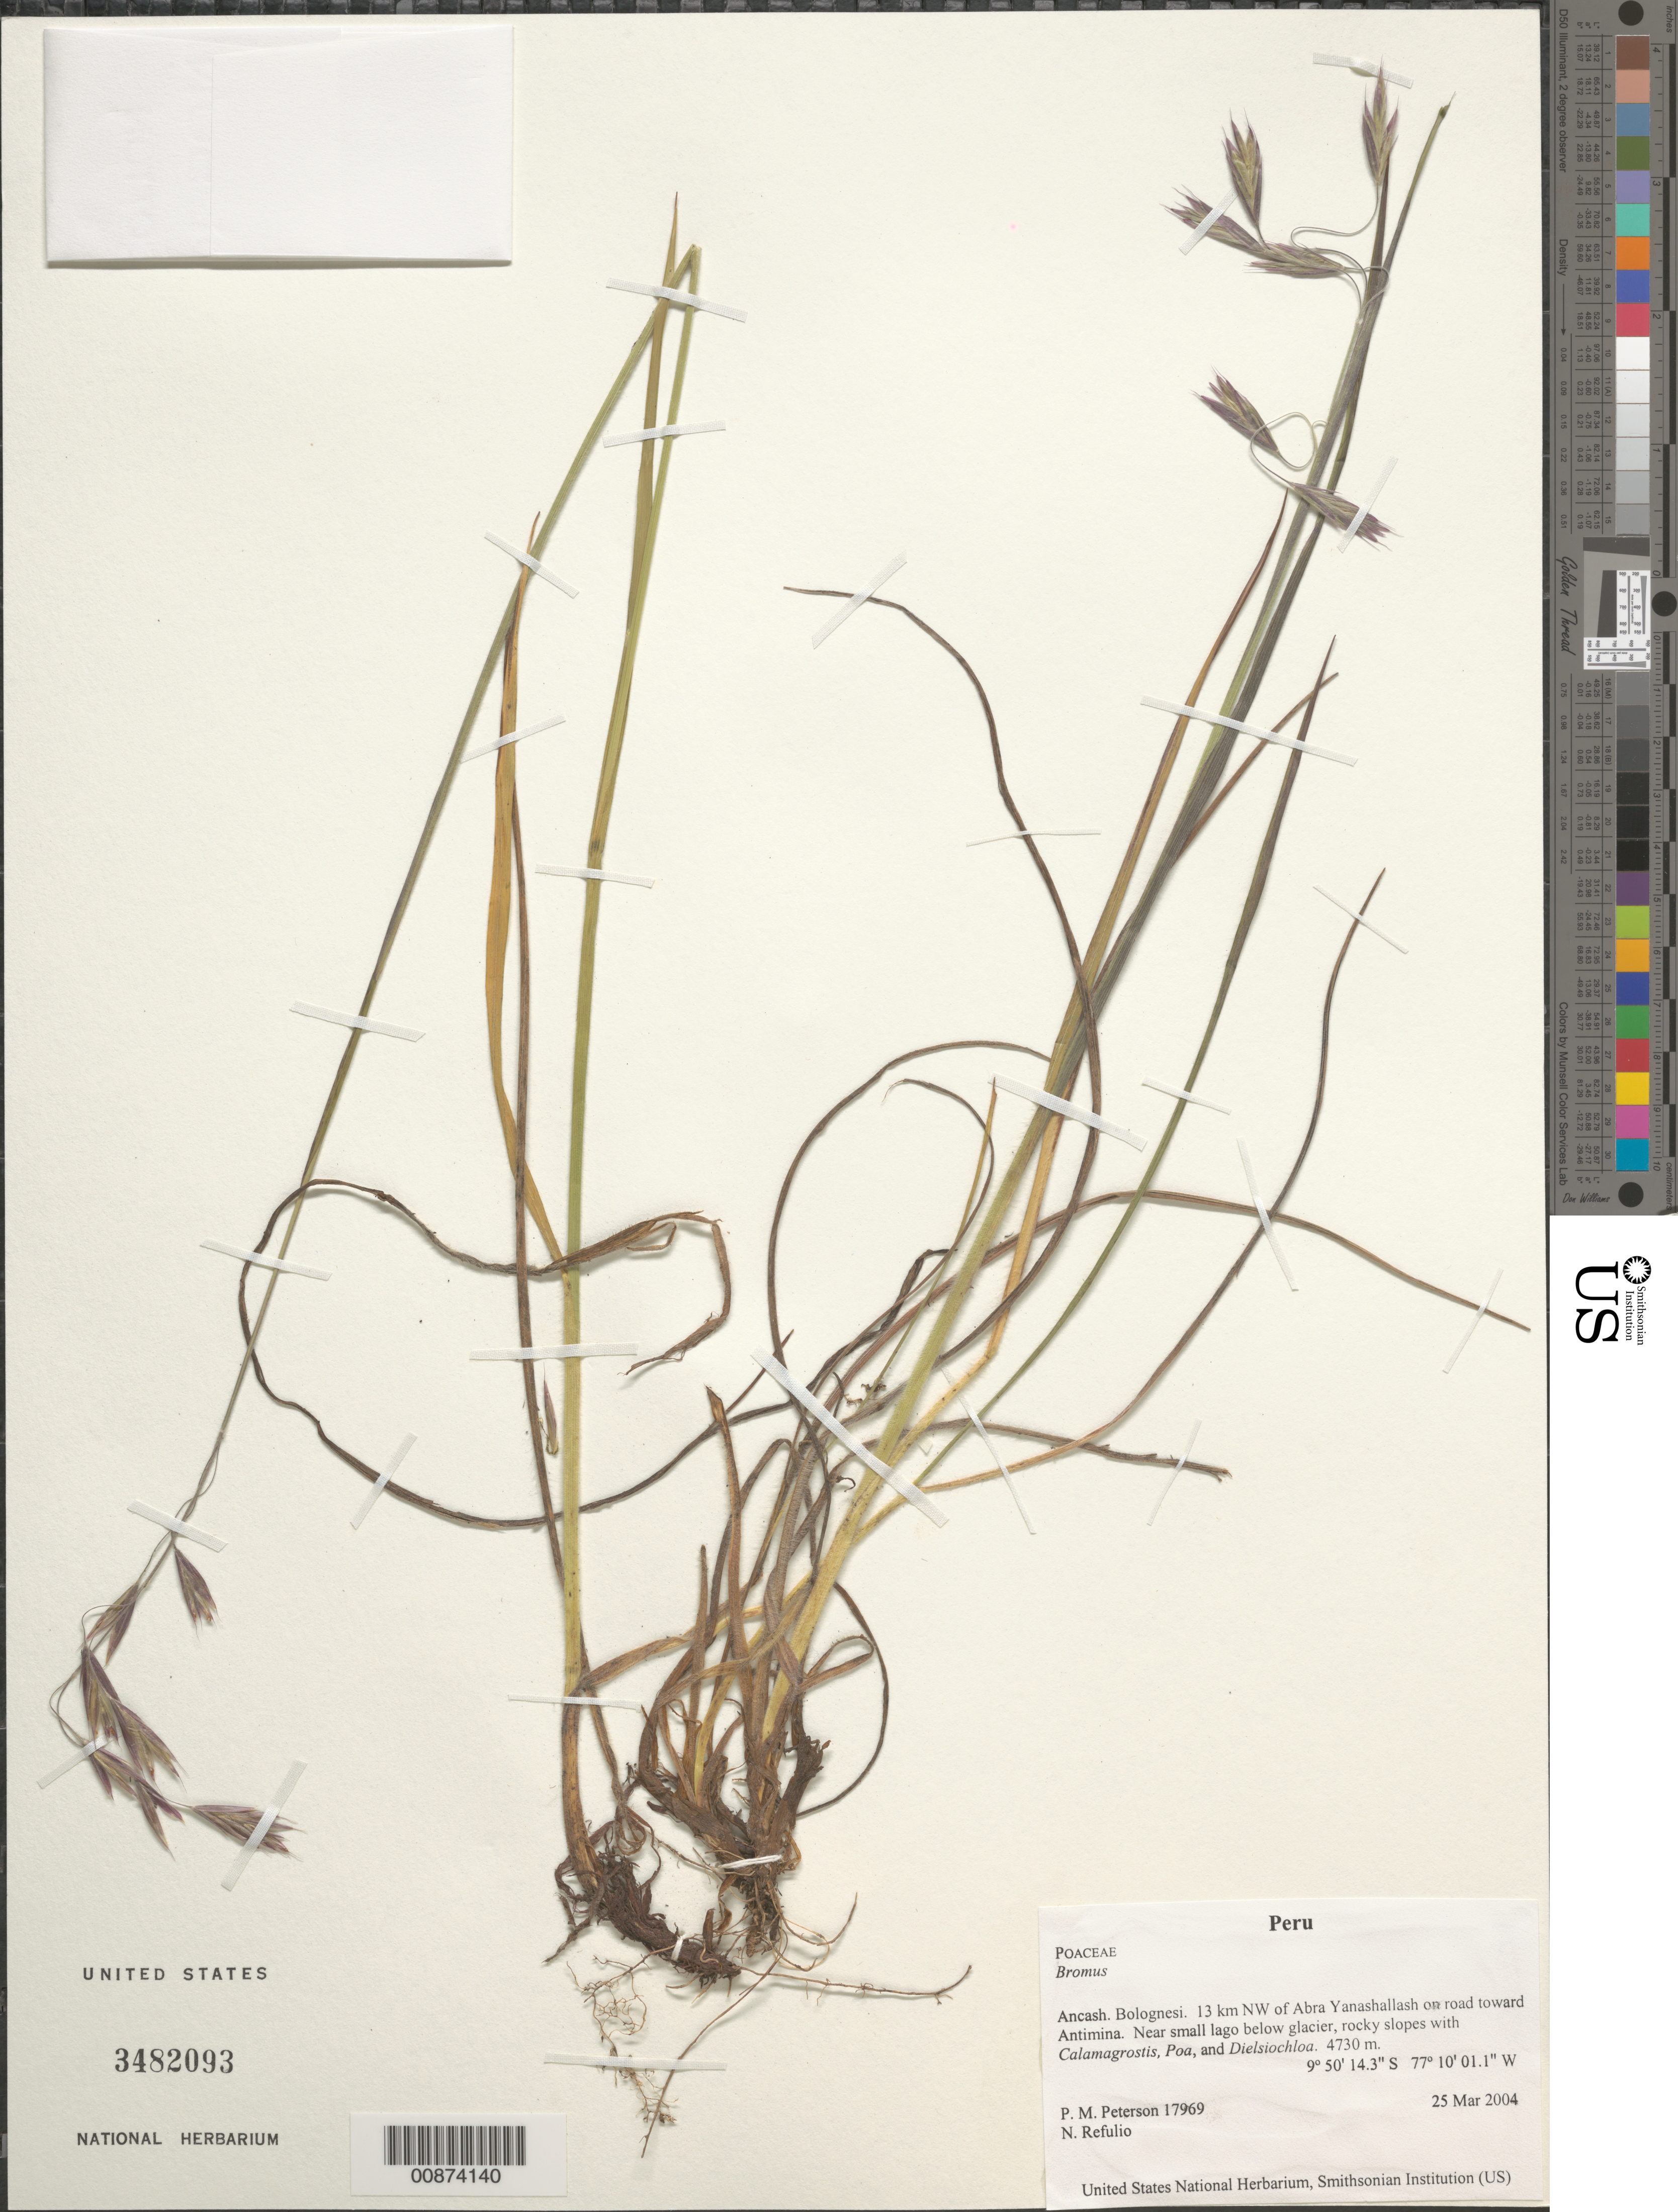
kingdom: Plantae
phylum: Tracheophyta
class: Liliopsida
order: Poales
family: Poaceae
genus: Bromus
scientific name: Bromus sp.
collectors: P. M. Peterson & N. Refulio-Rodríguez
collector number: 17969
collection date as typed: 25 Mar 2004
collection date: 2004-03-25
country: Peru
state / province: Ancash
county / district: Bolognesi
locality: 13 km NW of Abra Yanashallash on road toward Antimina. Near small lago below glacier, rocky slopes with Calamagrostis, Poa, and Dielsiochloa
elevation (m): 4730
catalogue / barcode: US 3482093